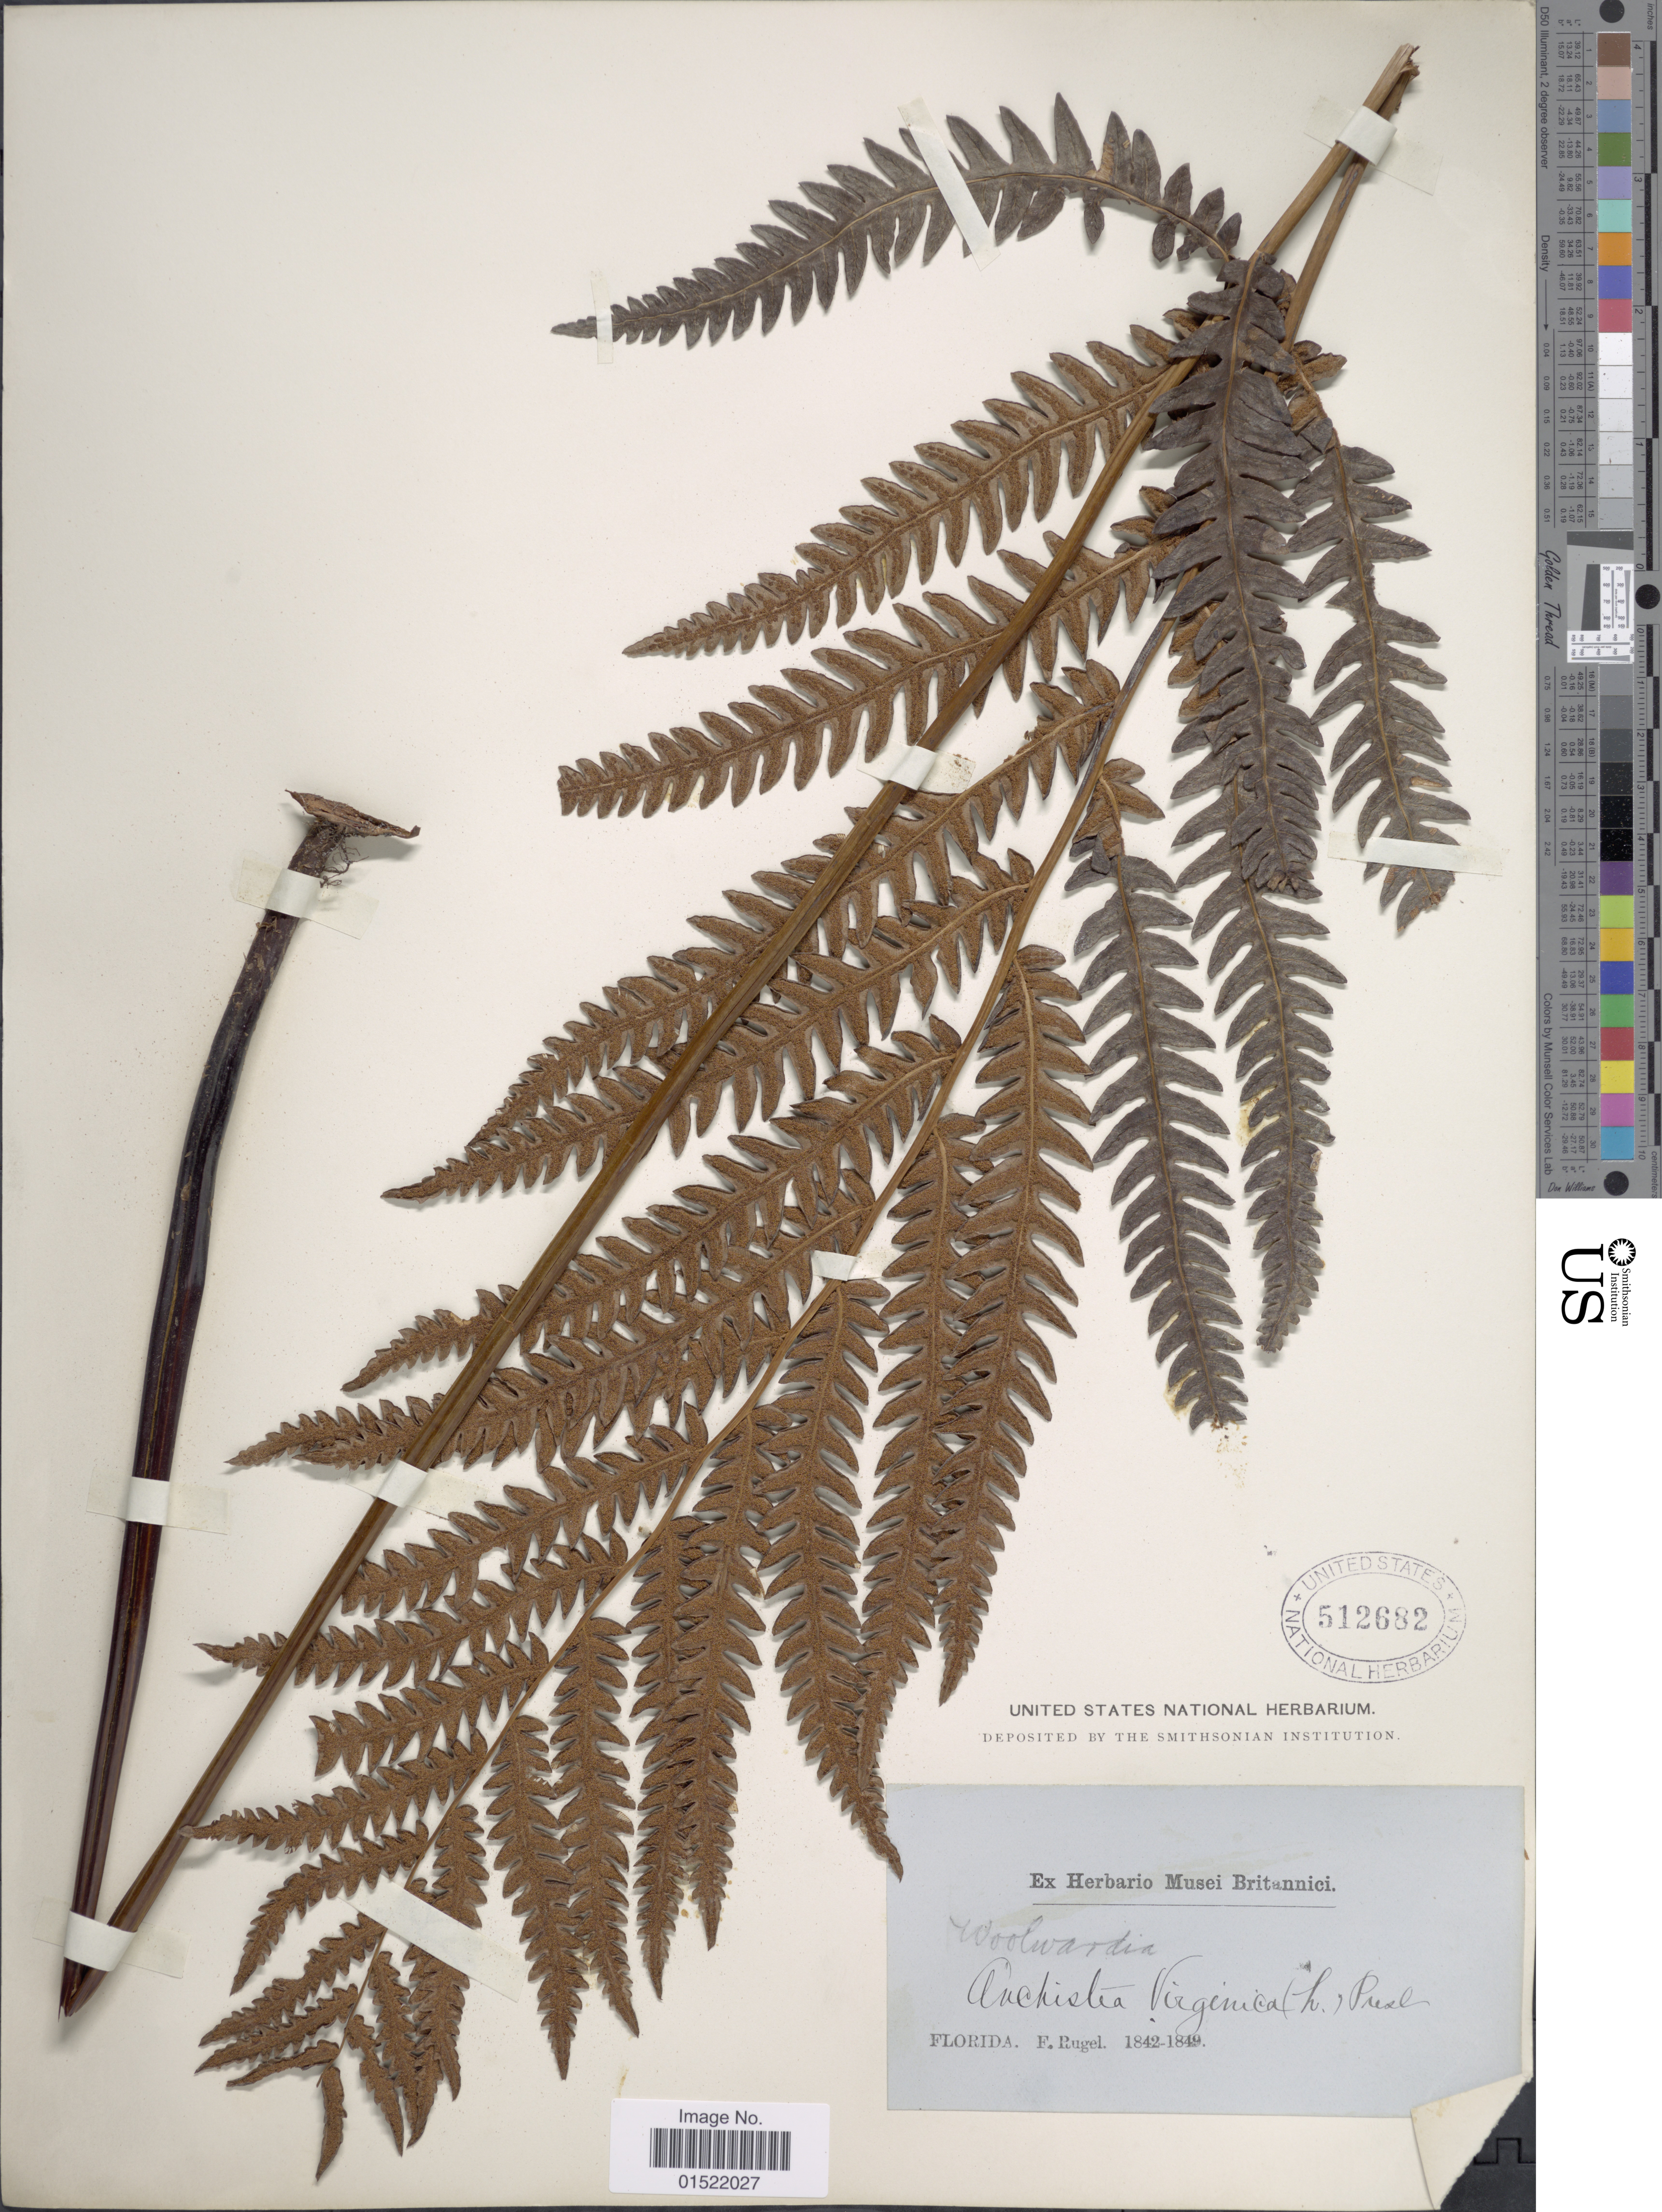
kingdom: Plantae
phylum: Tracheophyta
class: Polypodiopsida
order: Polypodiales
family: Blechnaceae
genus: Woodwardia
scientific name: Woodwardia virginica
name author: (L.) R.M. Sm.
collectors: F. Rugel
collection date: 1842/1849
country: United States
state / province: Florida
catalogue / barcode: US 512682